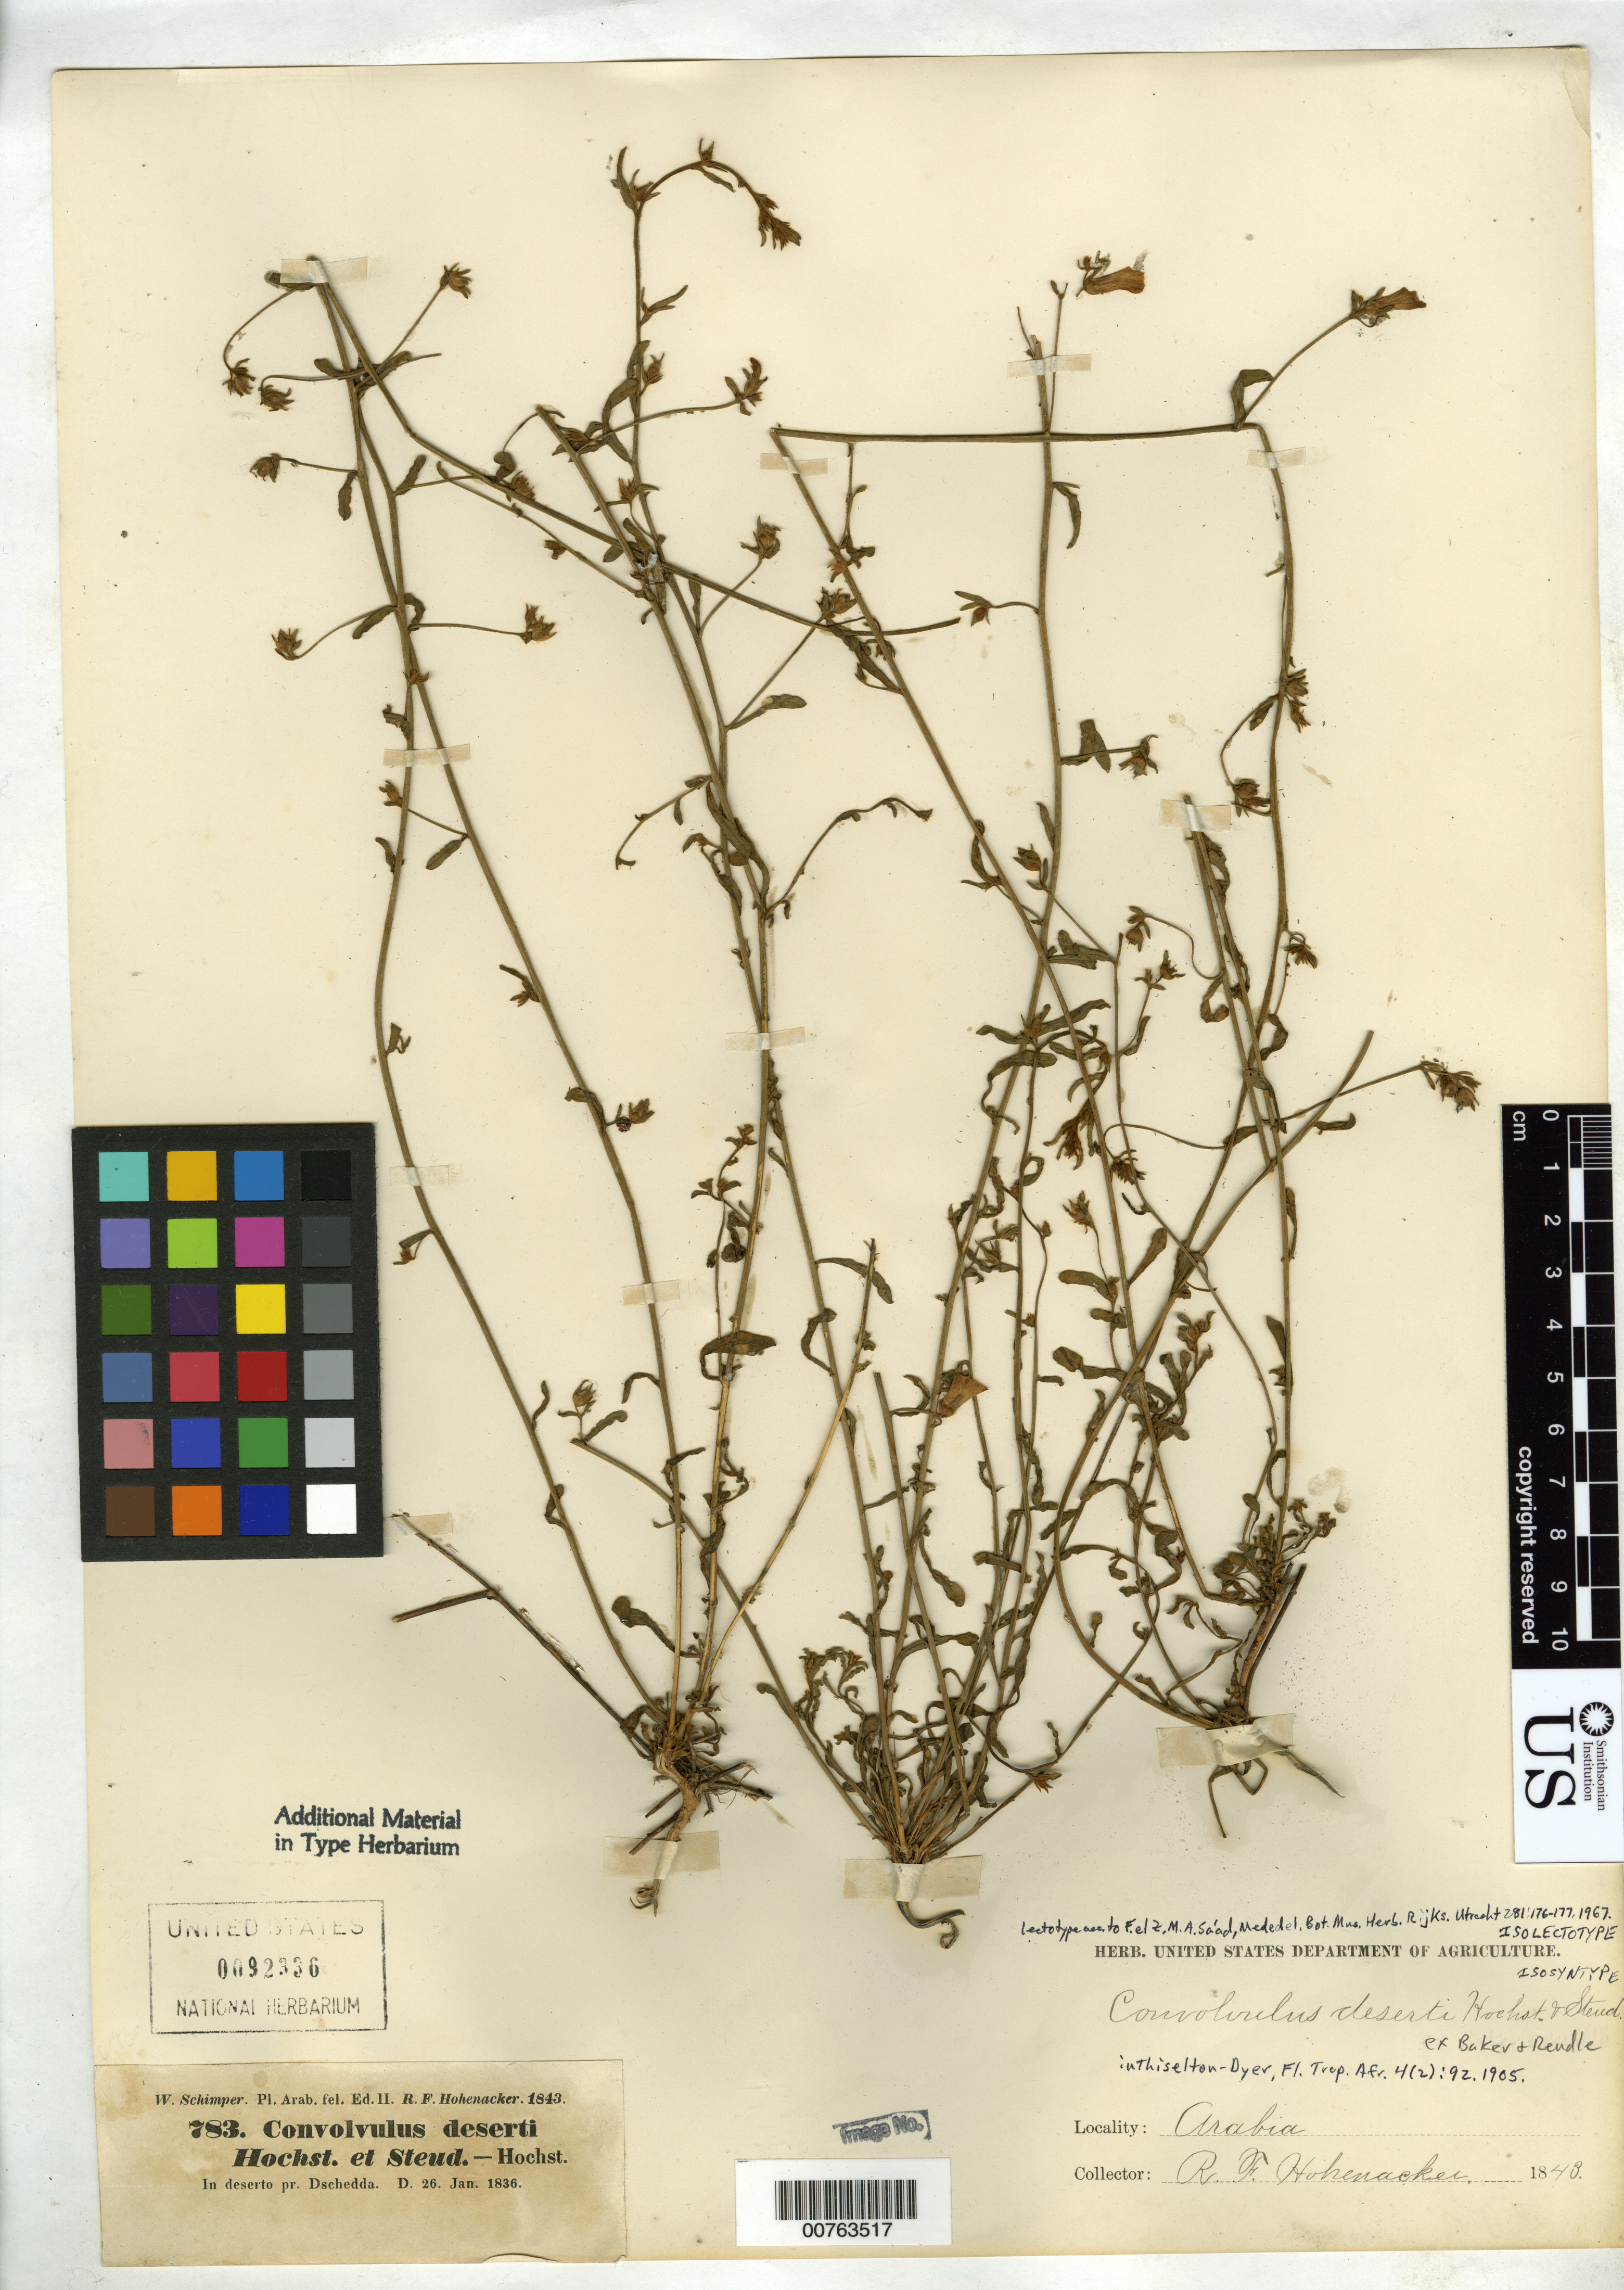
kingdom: Plantae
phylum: Tracheophyta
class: Magnoliopsida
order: Solanales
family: Convolvulaceae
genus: Convolvulus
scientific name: Convolvulus deserti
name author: Hochst. & Steud. ex Baker & Rendle in Dyer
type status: Isolectotype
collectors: G. W. Schimper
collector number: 783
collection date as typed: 26 Jan 1836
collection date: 1836-01-26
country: Saudi Arabia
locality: Arabia, in deserto pr. Dschedda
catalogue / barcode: US 92336